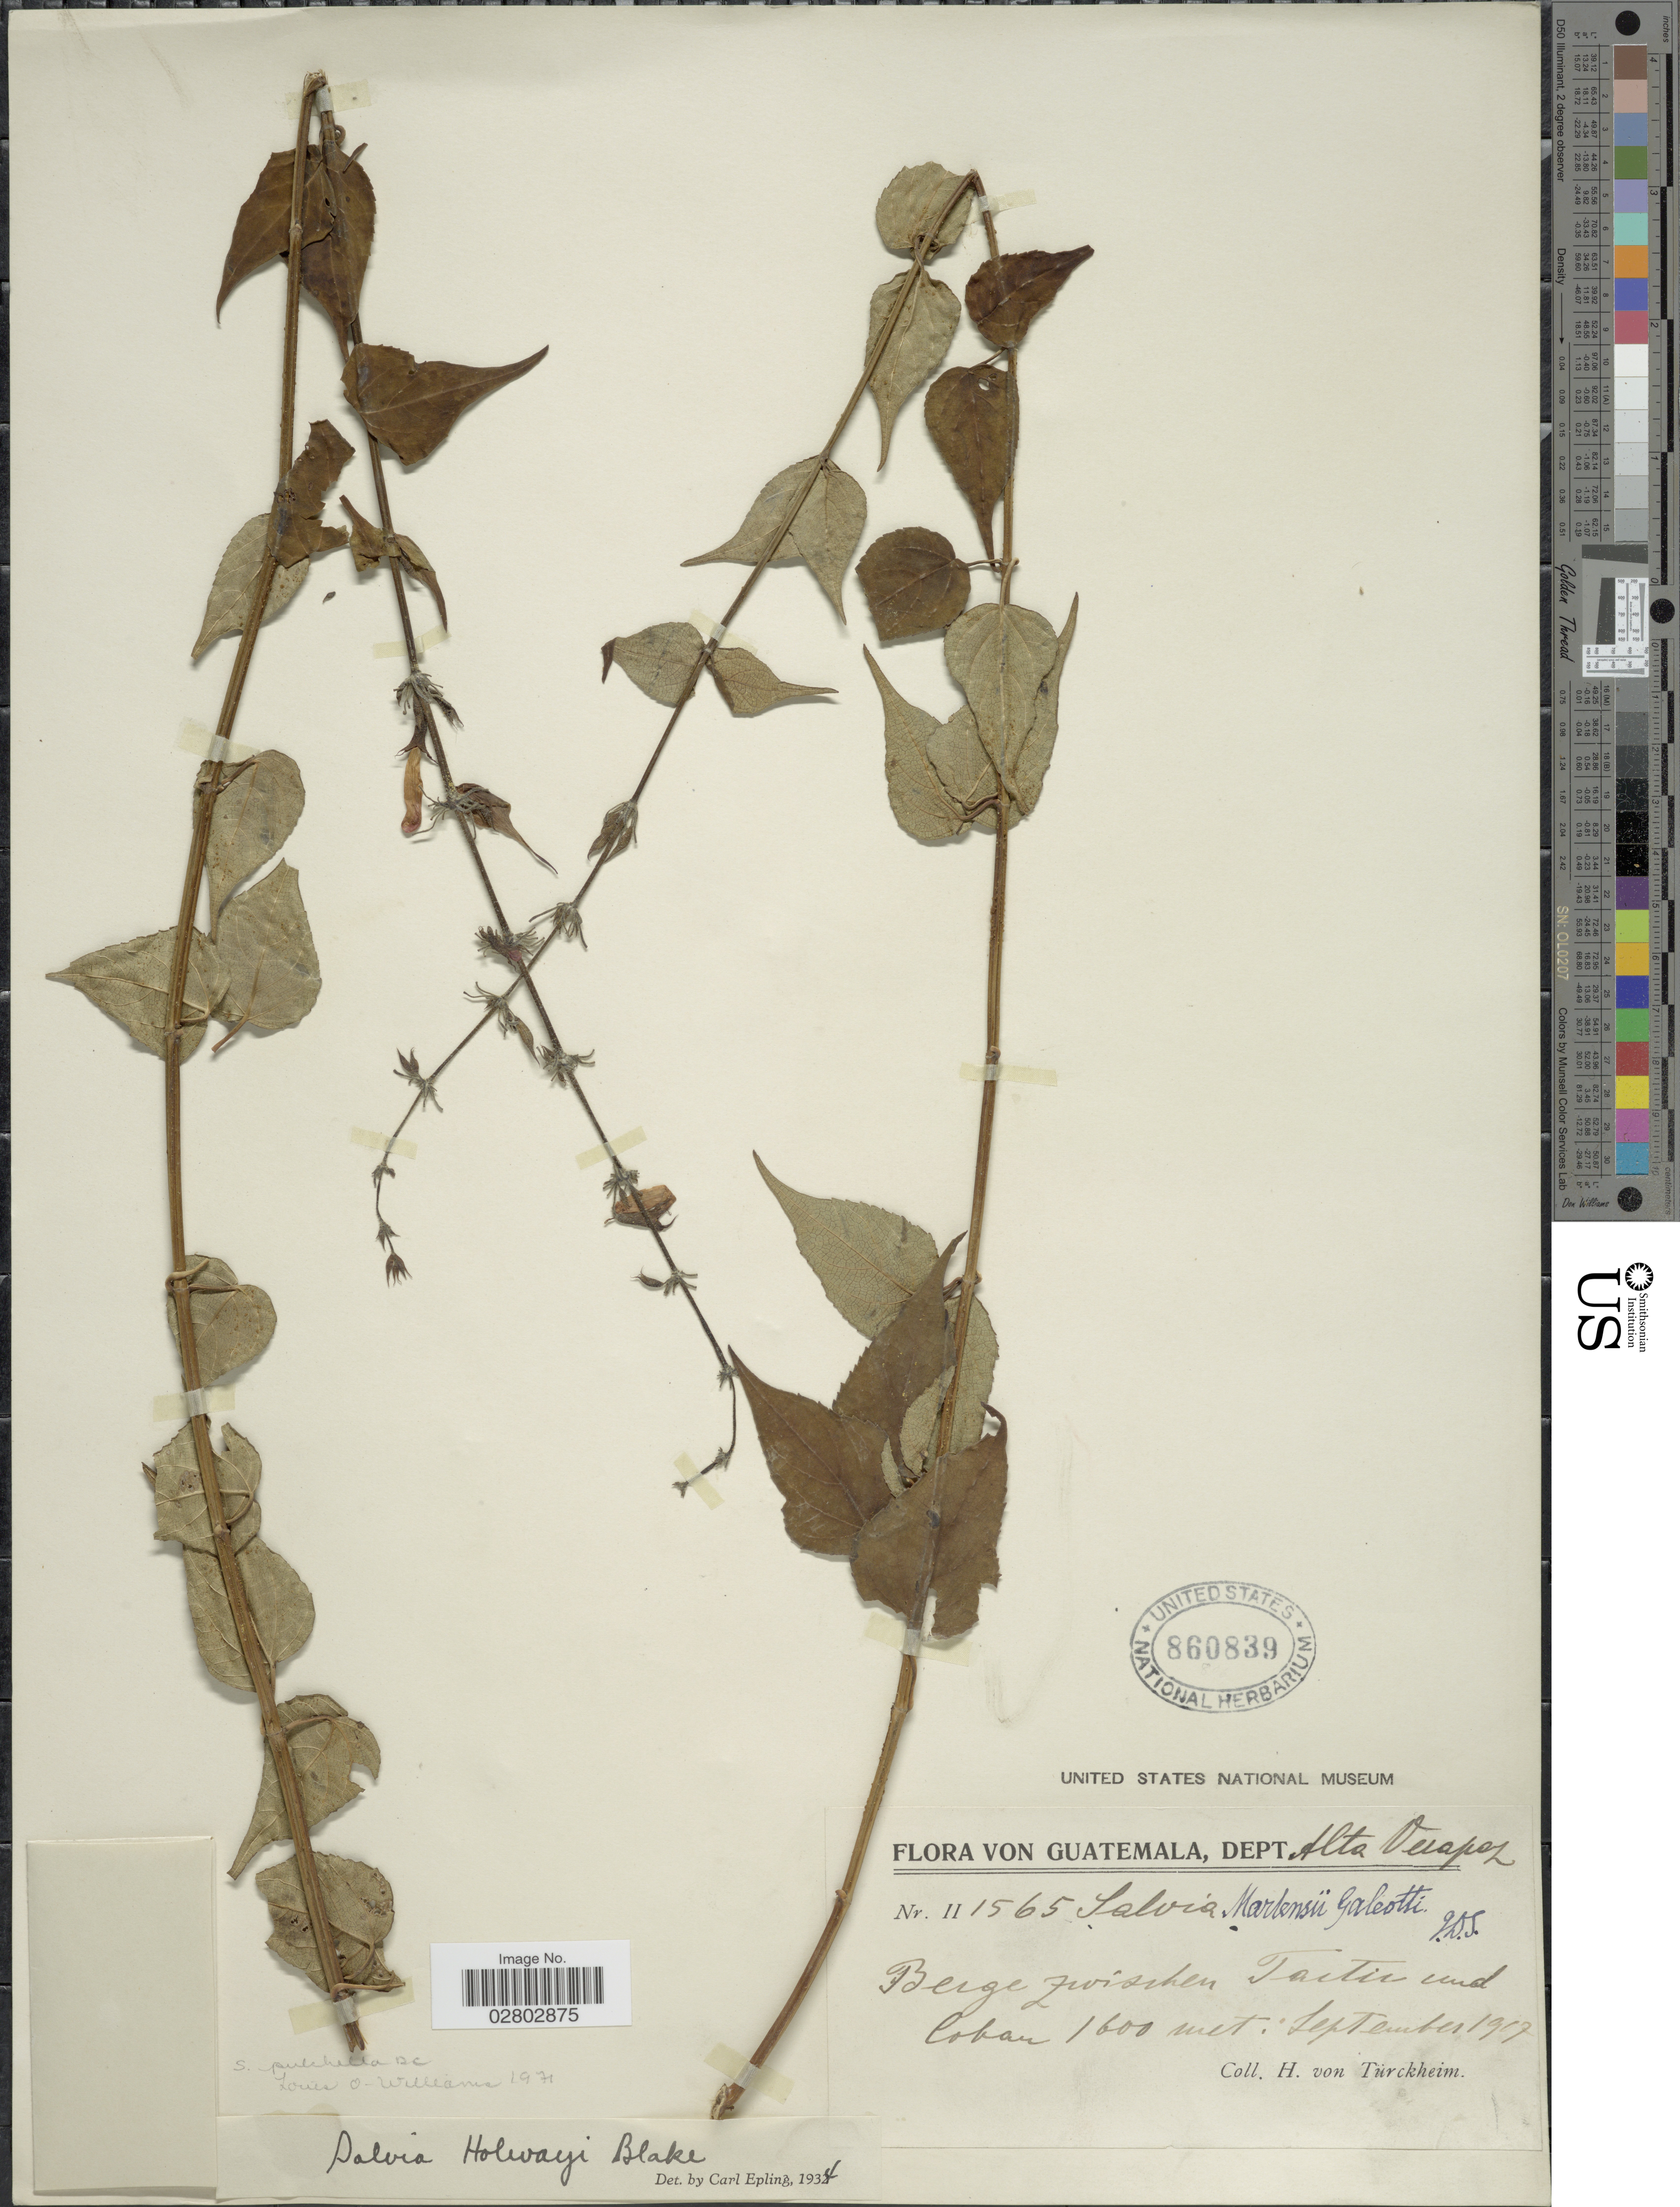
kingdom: Plantae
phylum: Tracheophyta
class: Magnoliopsida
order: Lamiales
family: Lamiaceae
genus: Salvia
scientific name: Salvia pulchella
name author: DC.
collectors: H. von Türckheim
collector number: II 1565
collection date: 1917-09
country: Guatemala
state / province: Alta Verapaz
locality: Dept. Alta Verapaz, Coban.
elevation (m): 1600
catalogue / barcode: US 860839